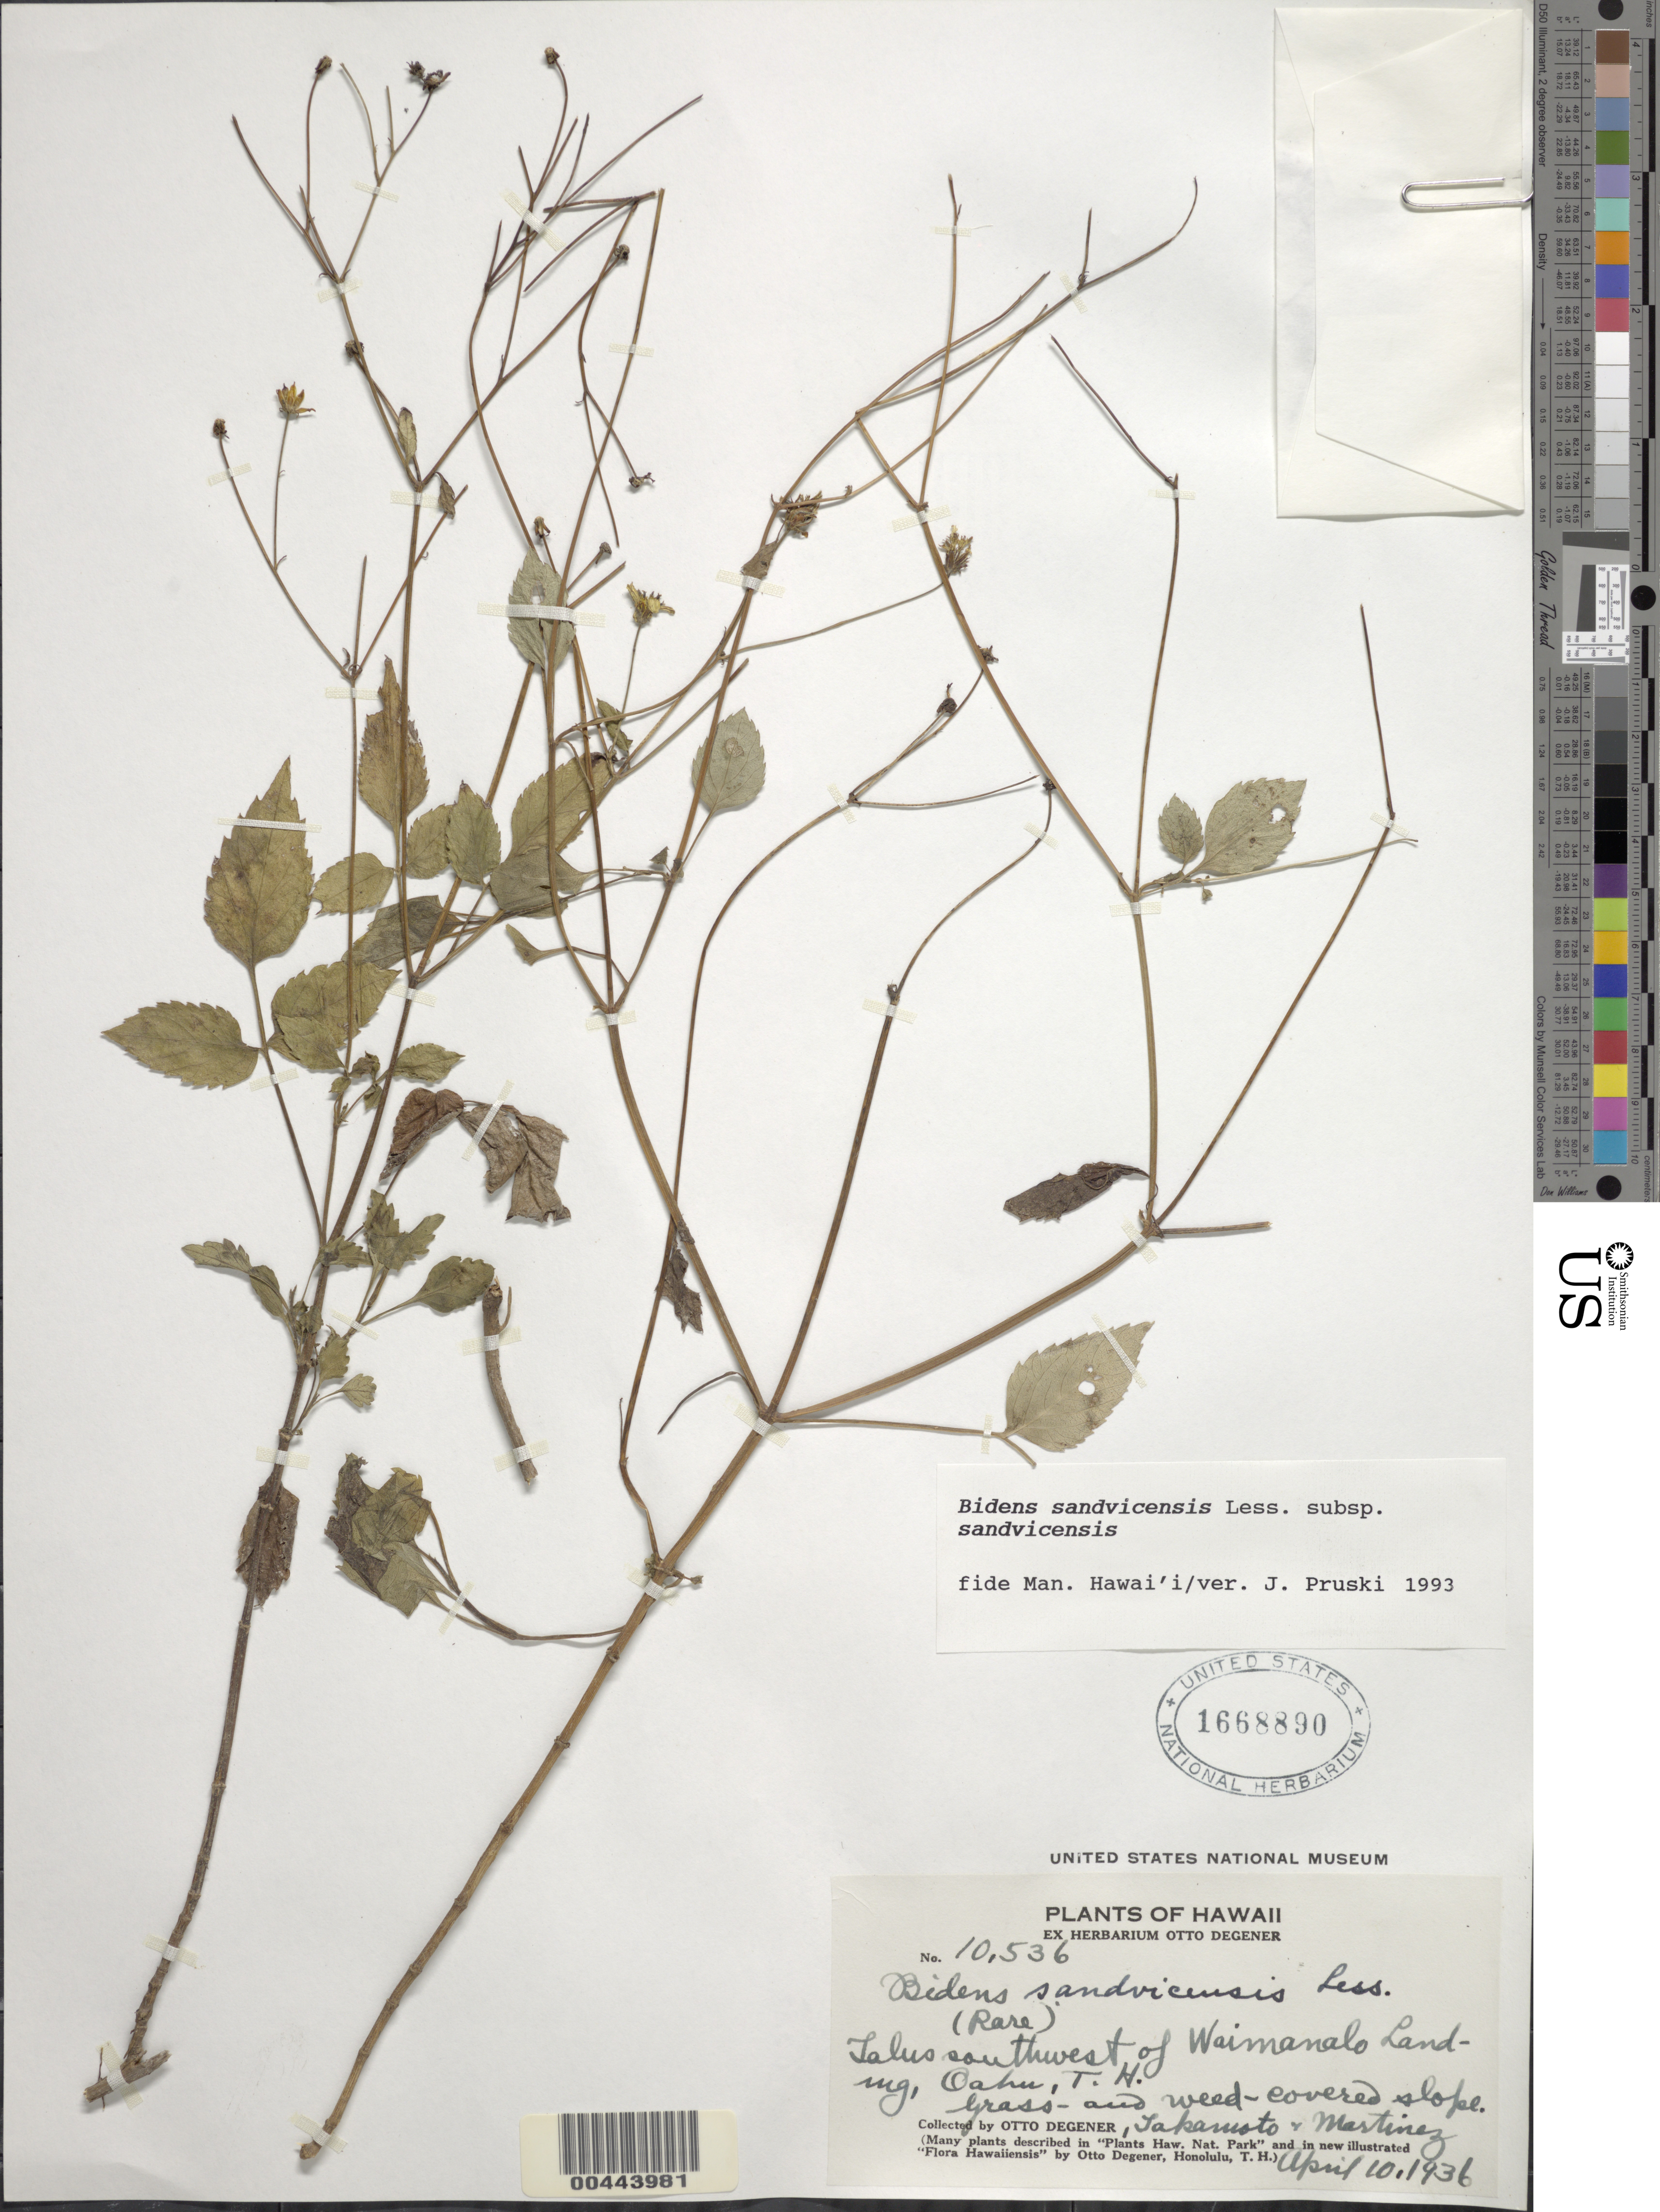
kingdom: Plantae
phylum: Tracheophyta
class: Magnoliopsida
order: Asterales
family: Asteraceae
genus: Bidens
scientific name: Bidens sandvicensis subsp. sandvicensis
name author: Less.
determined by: Pruski, J. F.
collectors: O. Degener, -. Takamoto & -- Martinez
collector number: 10536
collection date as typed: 10 Apr 1936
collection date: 1936-04-10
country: United States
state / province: Hawaii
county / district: Honolulu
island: Oahu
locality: Talus SW of Waimanalo Landing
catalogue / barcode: US 1668890